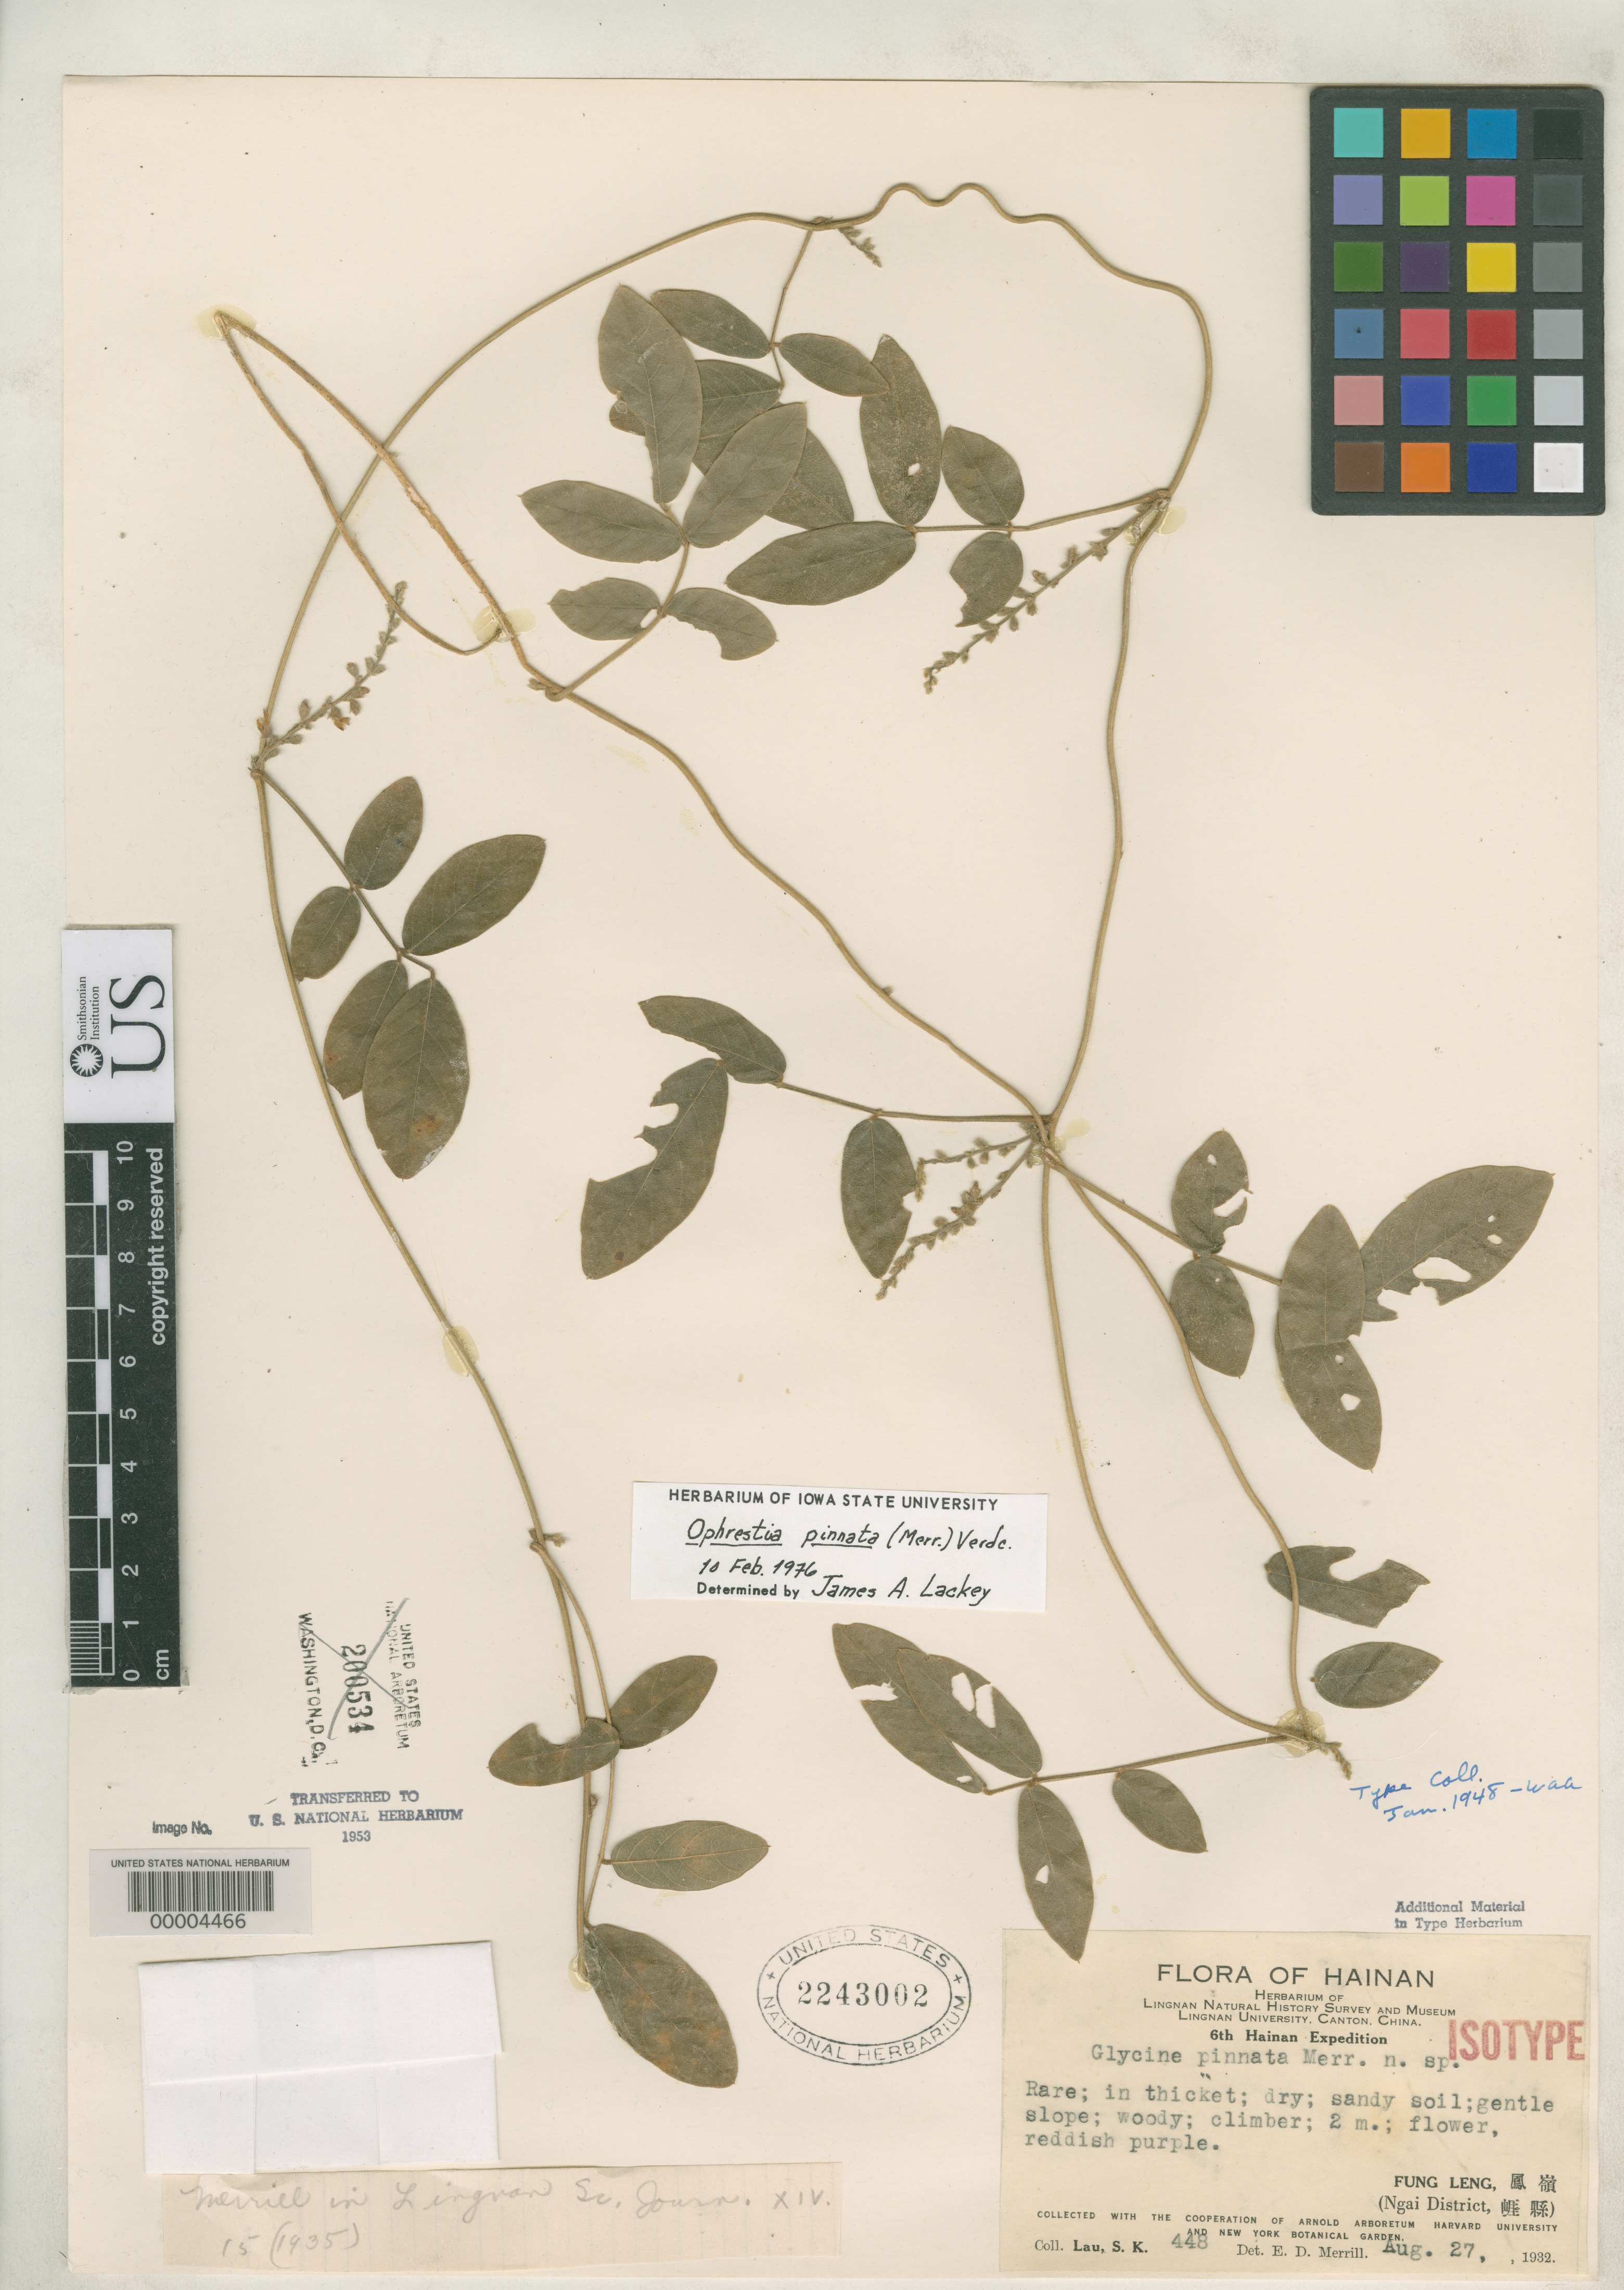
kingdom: Plantae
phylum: Tracheophyta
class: Magnoliopsida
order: Fabales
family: Fabaceae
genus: Glycine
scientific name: Glycine pinnata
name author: Merr.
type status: Isotype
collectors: S. K. Lau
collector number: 448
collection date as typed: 27 Aug 1932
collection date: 1932-08-27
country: China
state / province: Hainan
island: Hainan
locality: Ngai Dist., Fung Leng.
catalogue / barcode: US 2243002